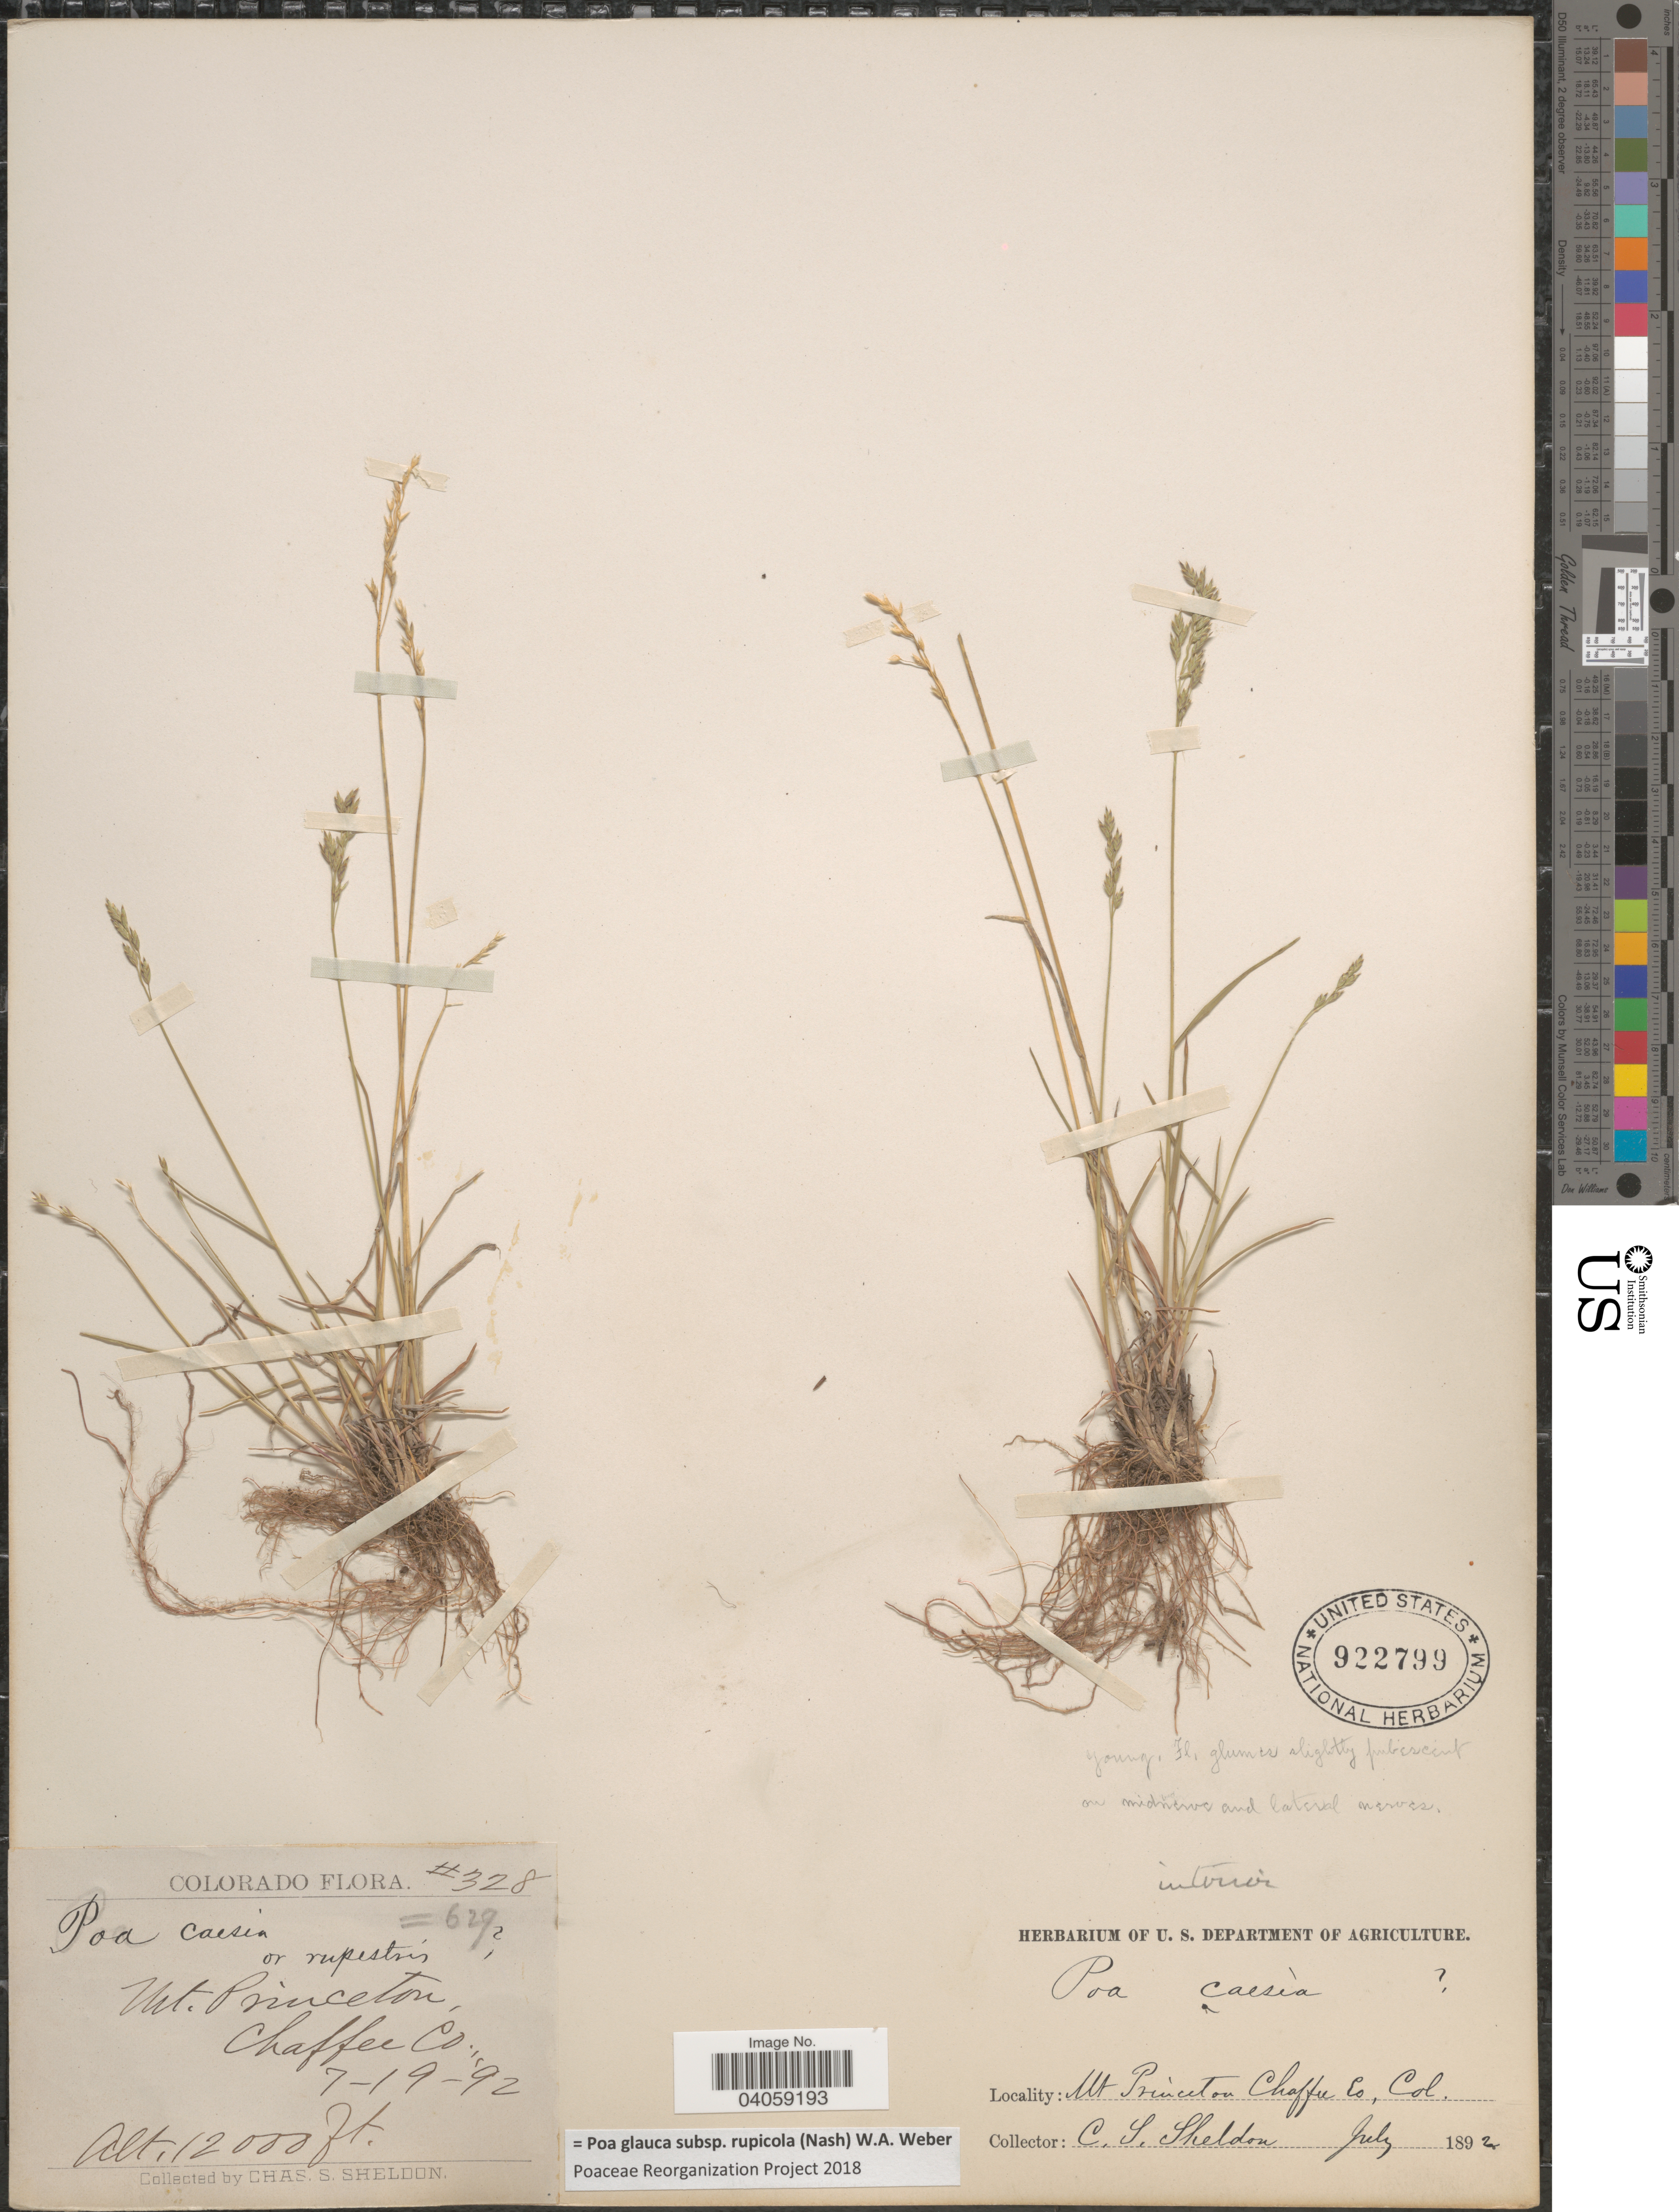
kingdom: Plantae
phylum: Tracheophyta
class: Liliopsida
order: Poales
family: Poaceae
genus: Poa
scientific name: Poa glauca subsp. rupicola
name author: (Nash) W.A. Weber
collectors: C. S. Sheldon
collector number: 328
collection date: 1892-07-19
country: United States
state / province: Colorado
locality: Mt. Princeton Chaffee Co.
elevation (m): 3658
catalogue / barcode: US 922799